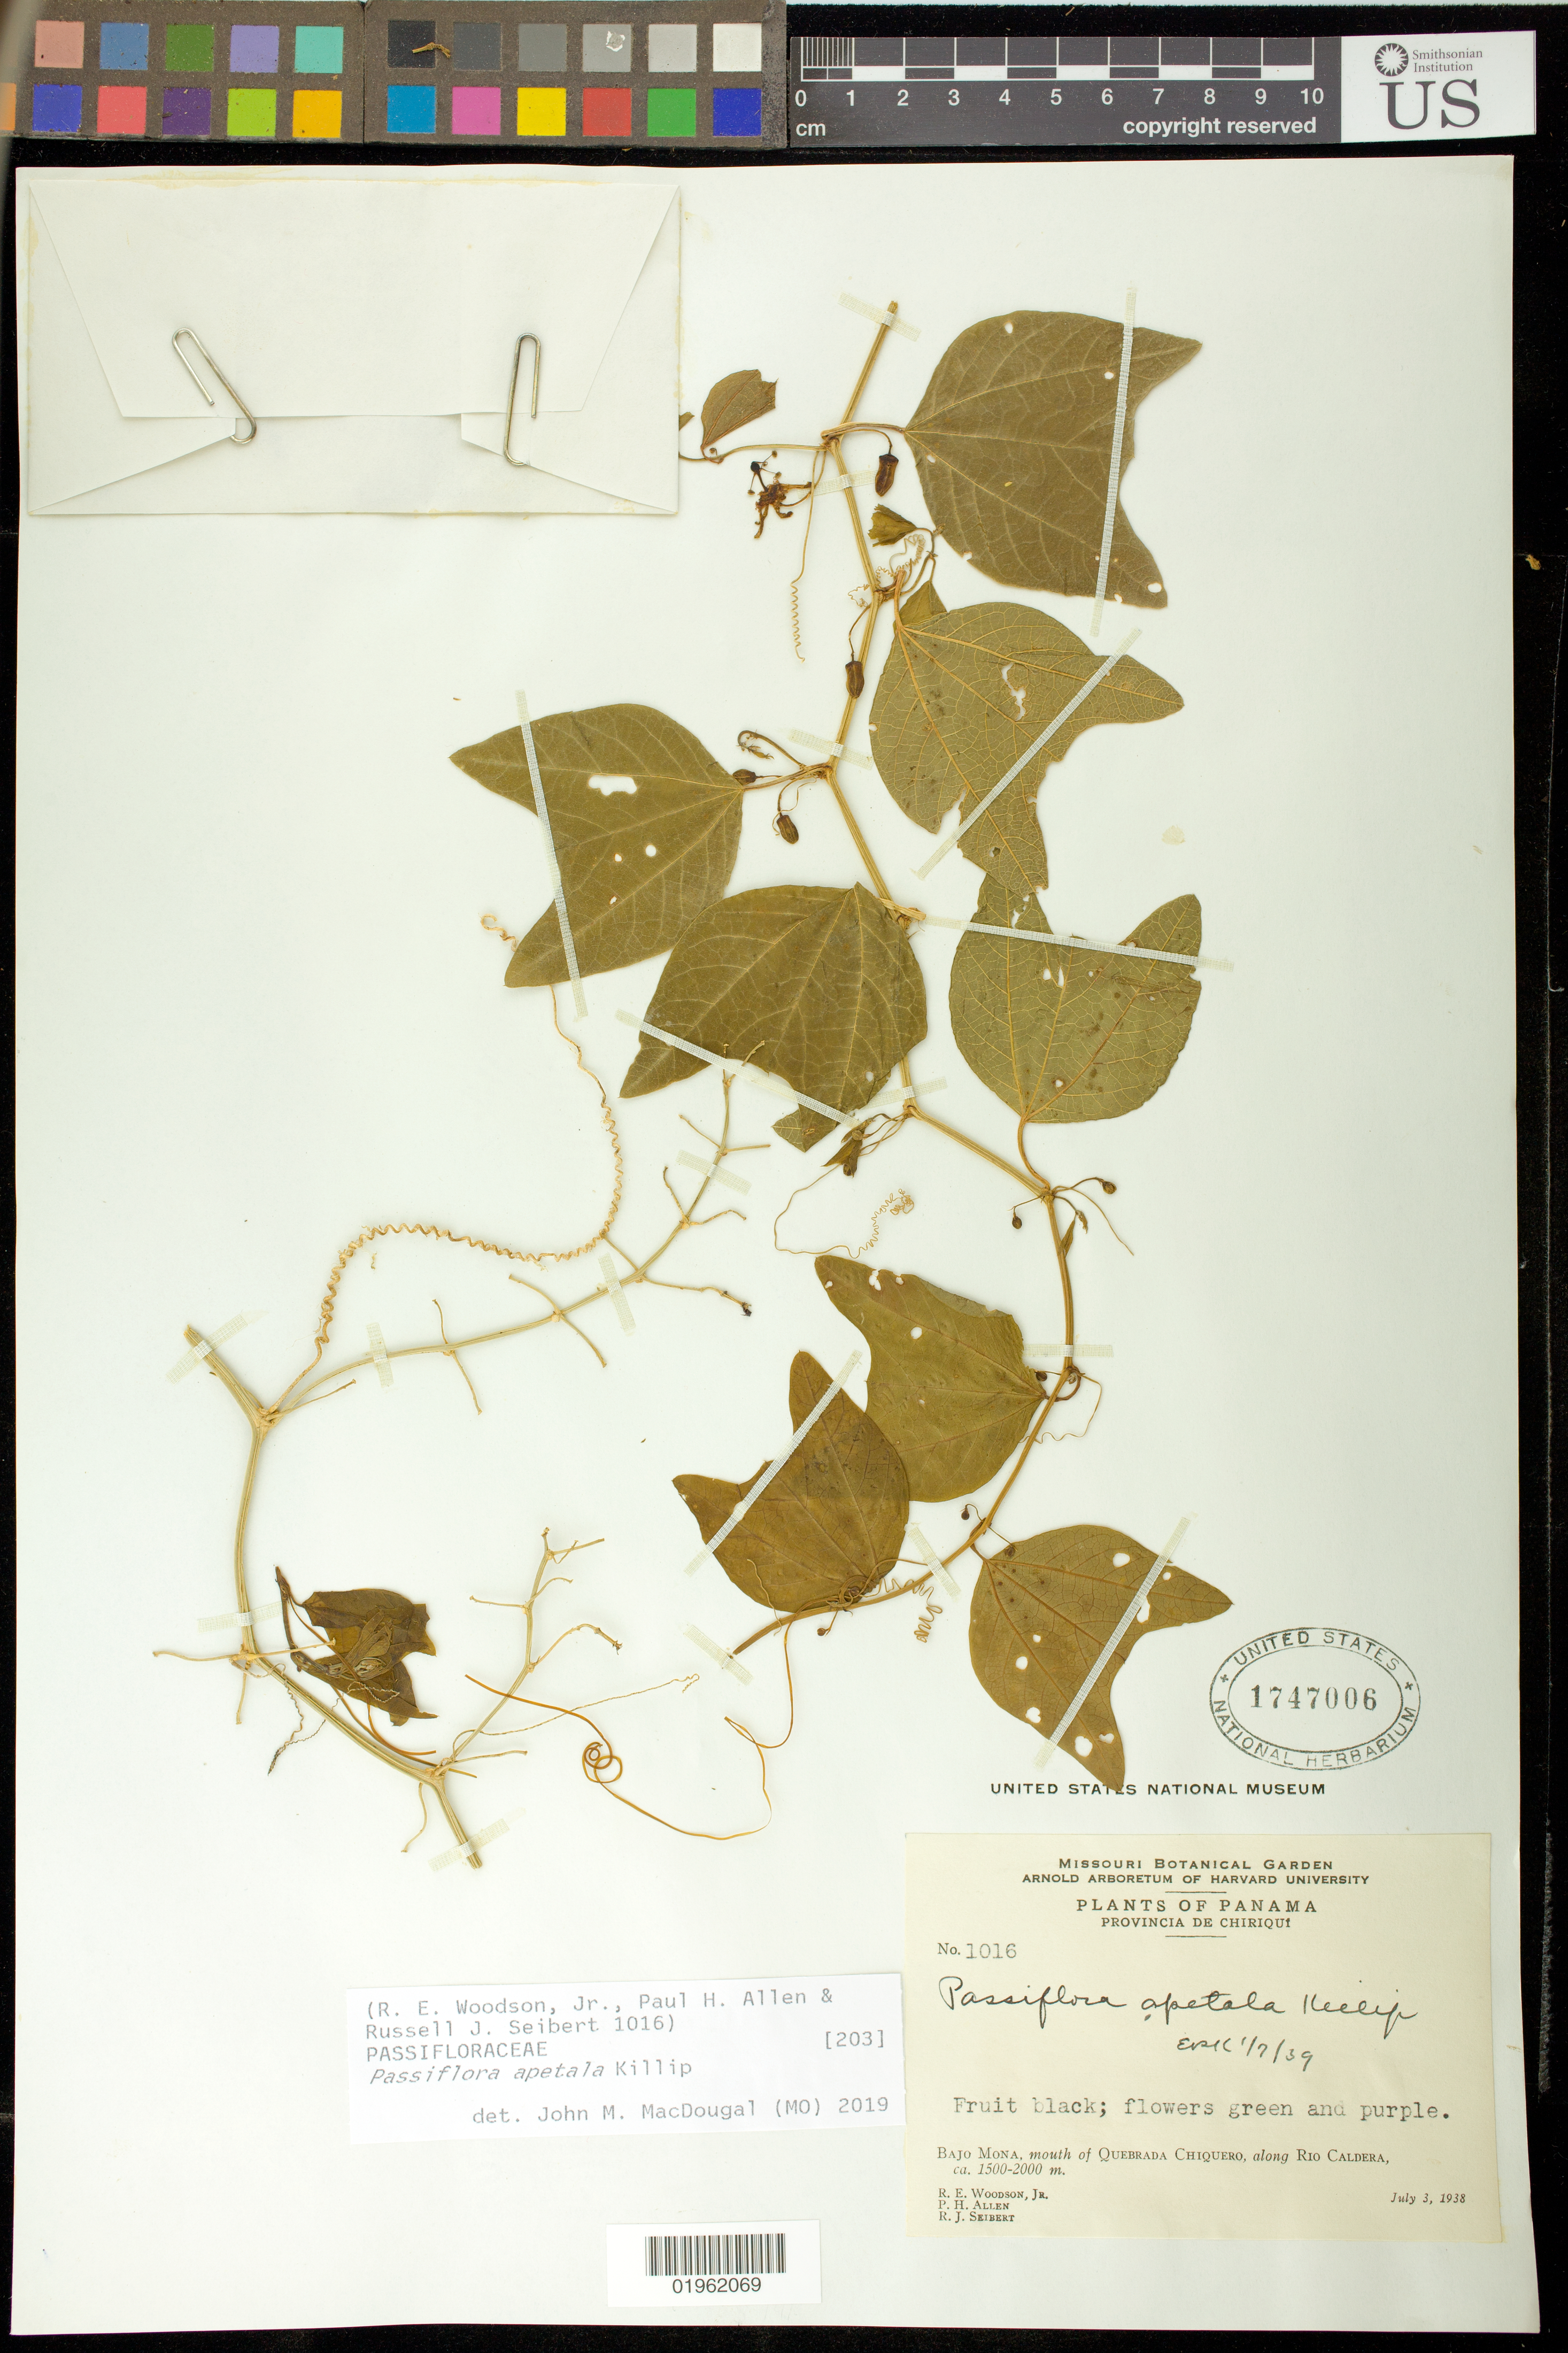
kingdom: Plantae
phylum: Tracheophyta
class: Magnoliopsida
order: Malpighiales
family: Passifloraceae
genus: Passiflora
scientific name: Passiflora apetala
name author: Killip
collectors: R. E. Woodson, P. H. Allen & R. J. Seibert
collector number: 1016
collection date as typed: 03 Jul 1938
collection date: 1938-07-03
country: Panama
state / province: Chiriquí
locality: Bajo Mona, mouth of Quebrada Chiquero, along Rio Caldero.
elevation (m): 1500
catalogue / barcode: US 1747006